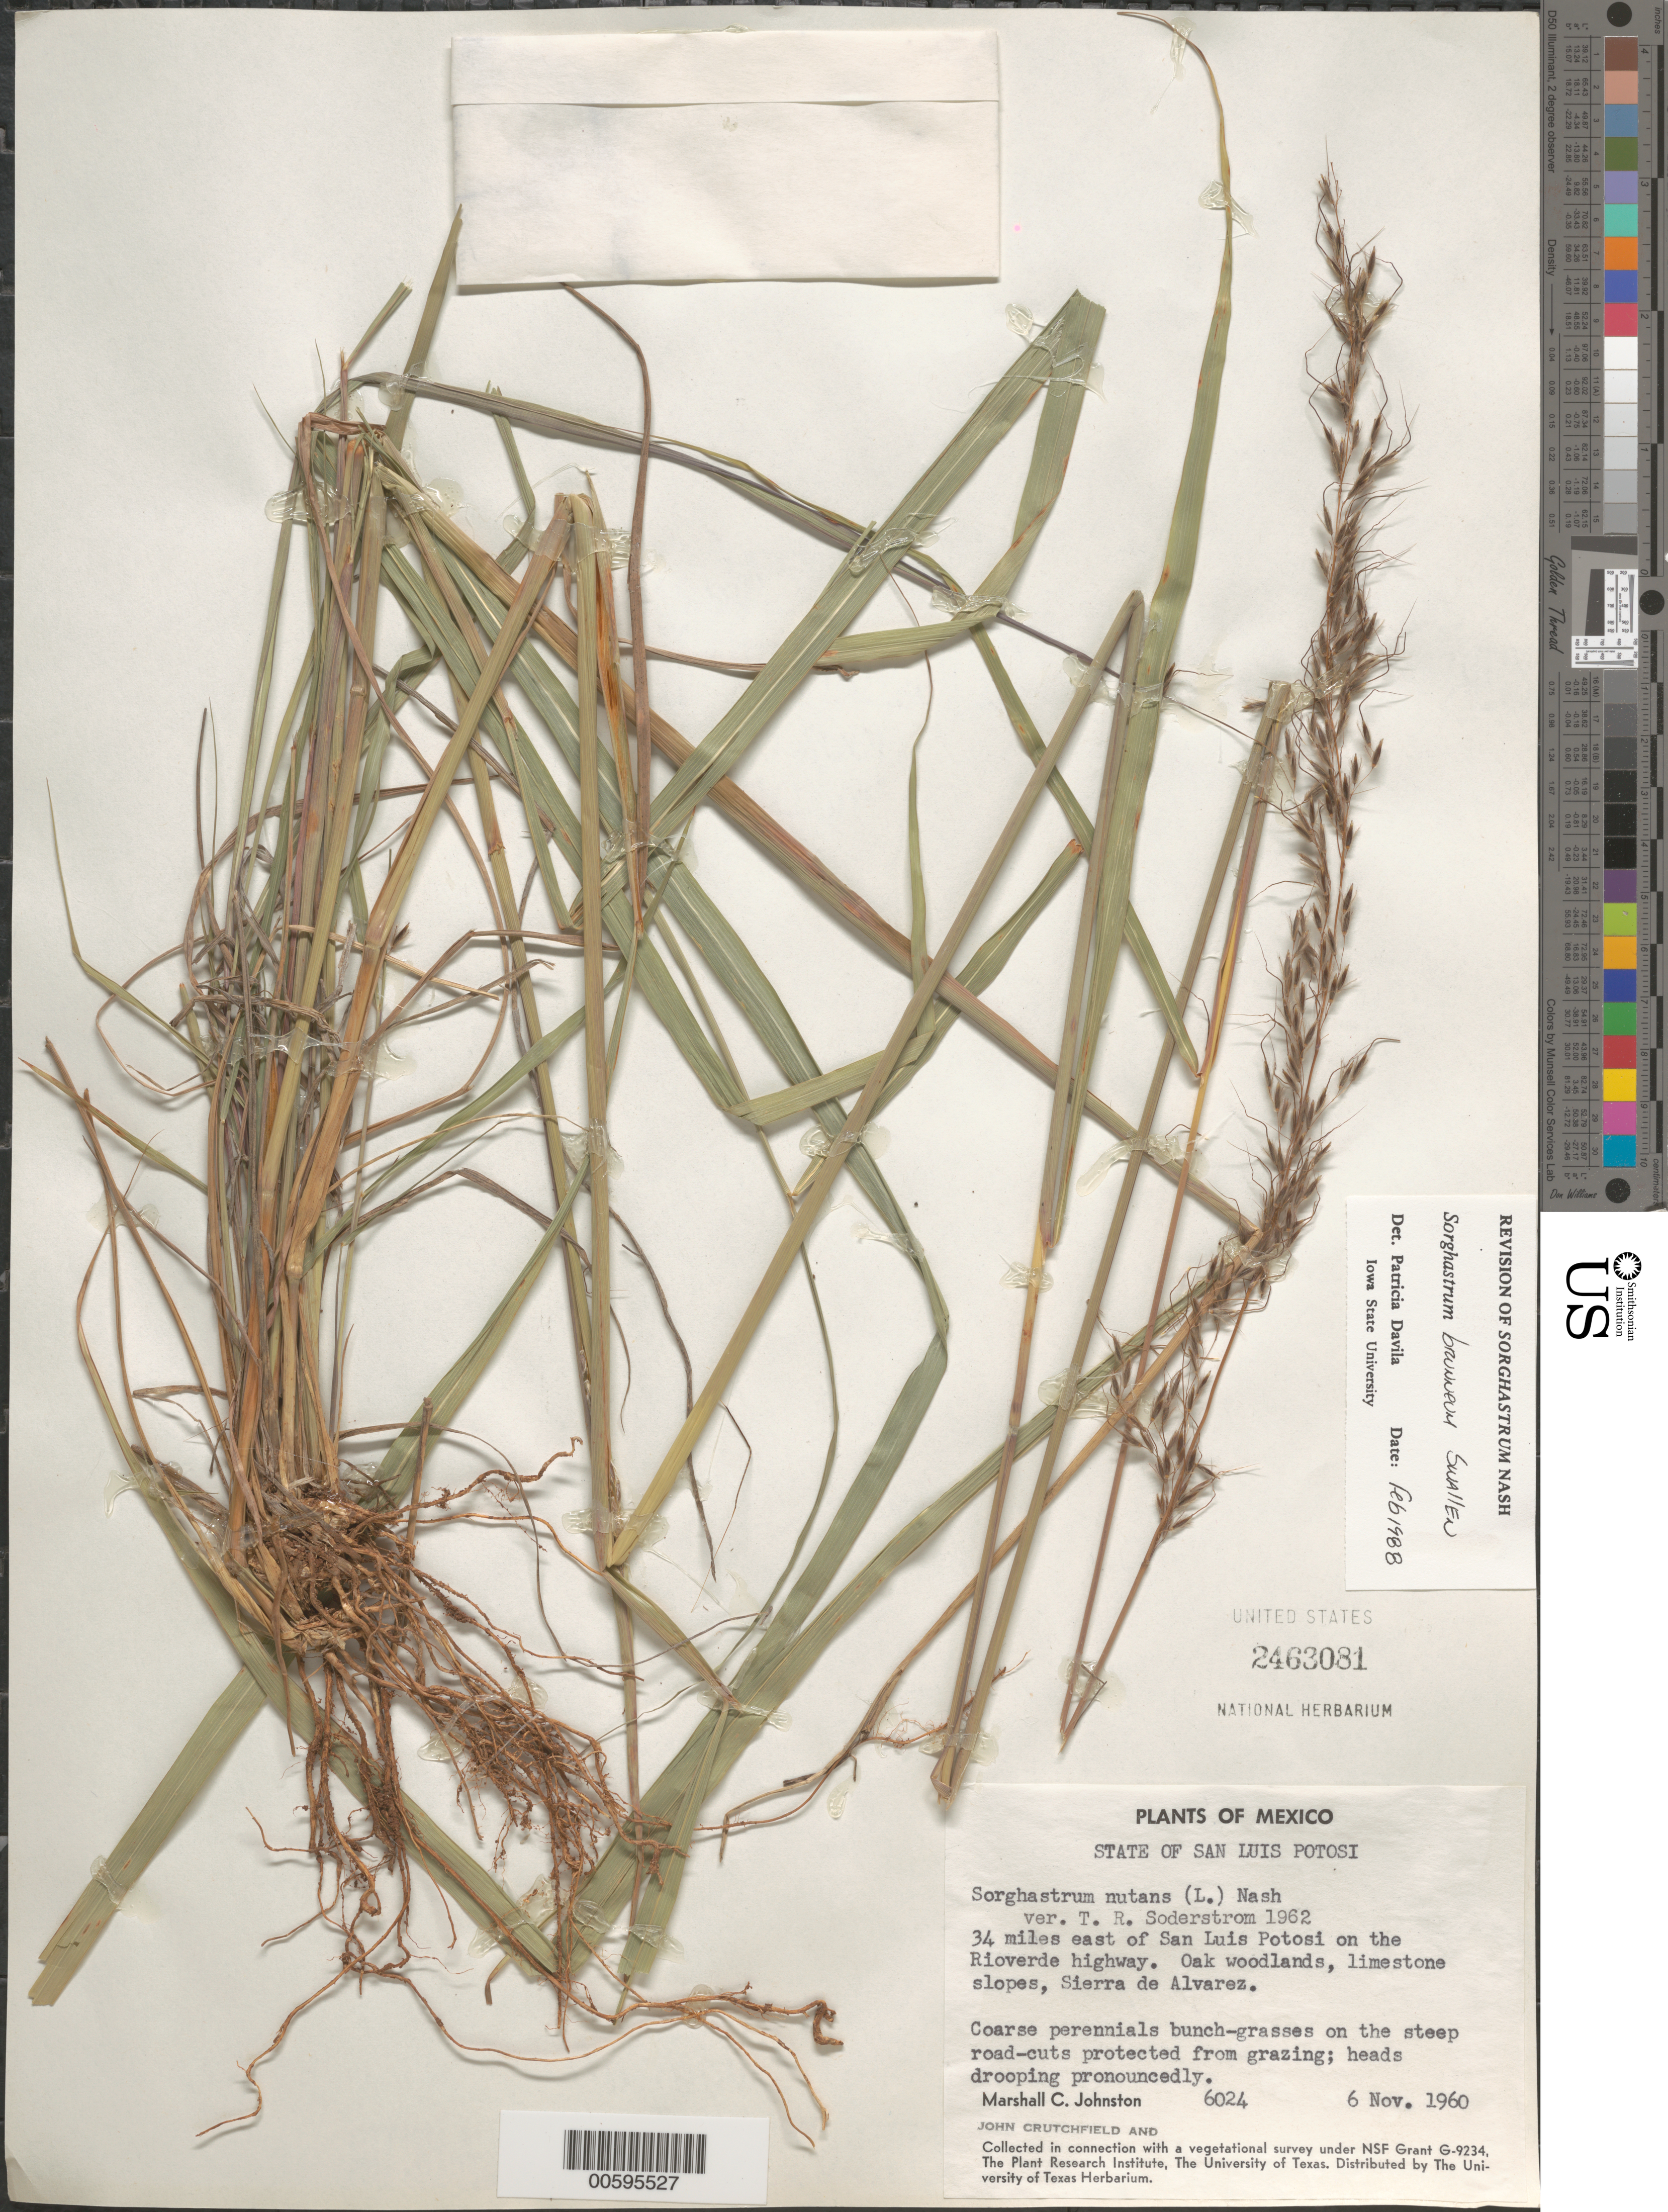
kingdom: Plantae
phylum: Tracheophyta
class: Liliopsida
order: Poales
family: Poaceae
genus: Sorghastrum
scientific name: Sorghastrum brunneum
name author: Swallen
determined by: Dávila, P. D.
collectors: M. Johnston & J. Crutchfield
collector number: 6024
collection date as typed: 6 Nov 1960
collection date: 1960-11-06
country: Mexico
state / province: San Luis Potosi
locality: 34 mi E of San Luis Potosi on the Rioverde hwy, Sierra de Alvarez.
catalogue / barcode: US 2463081